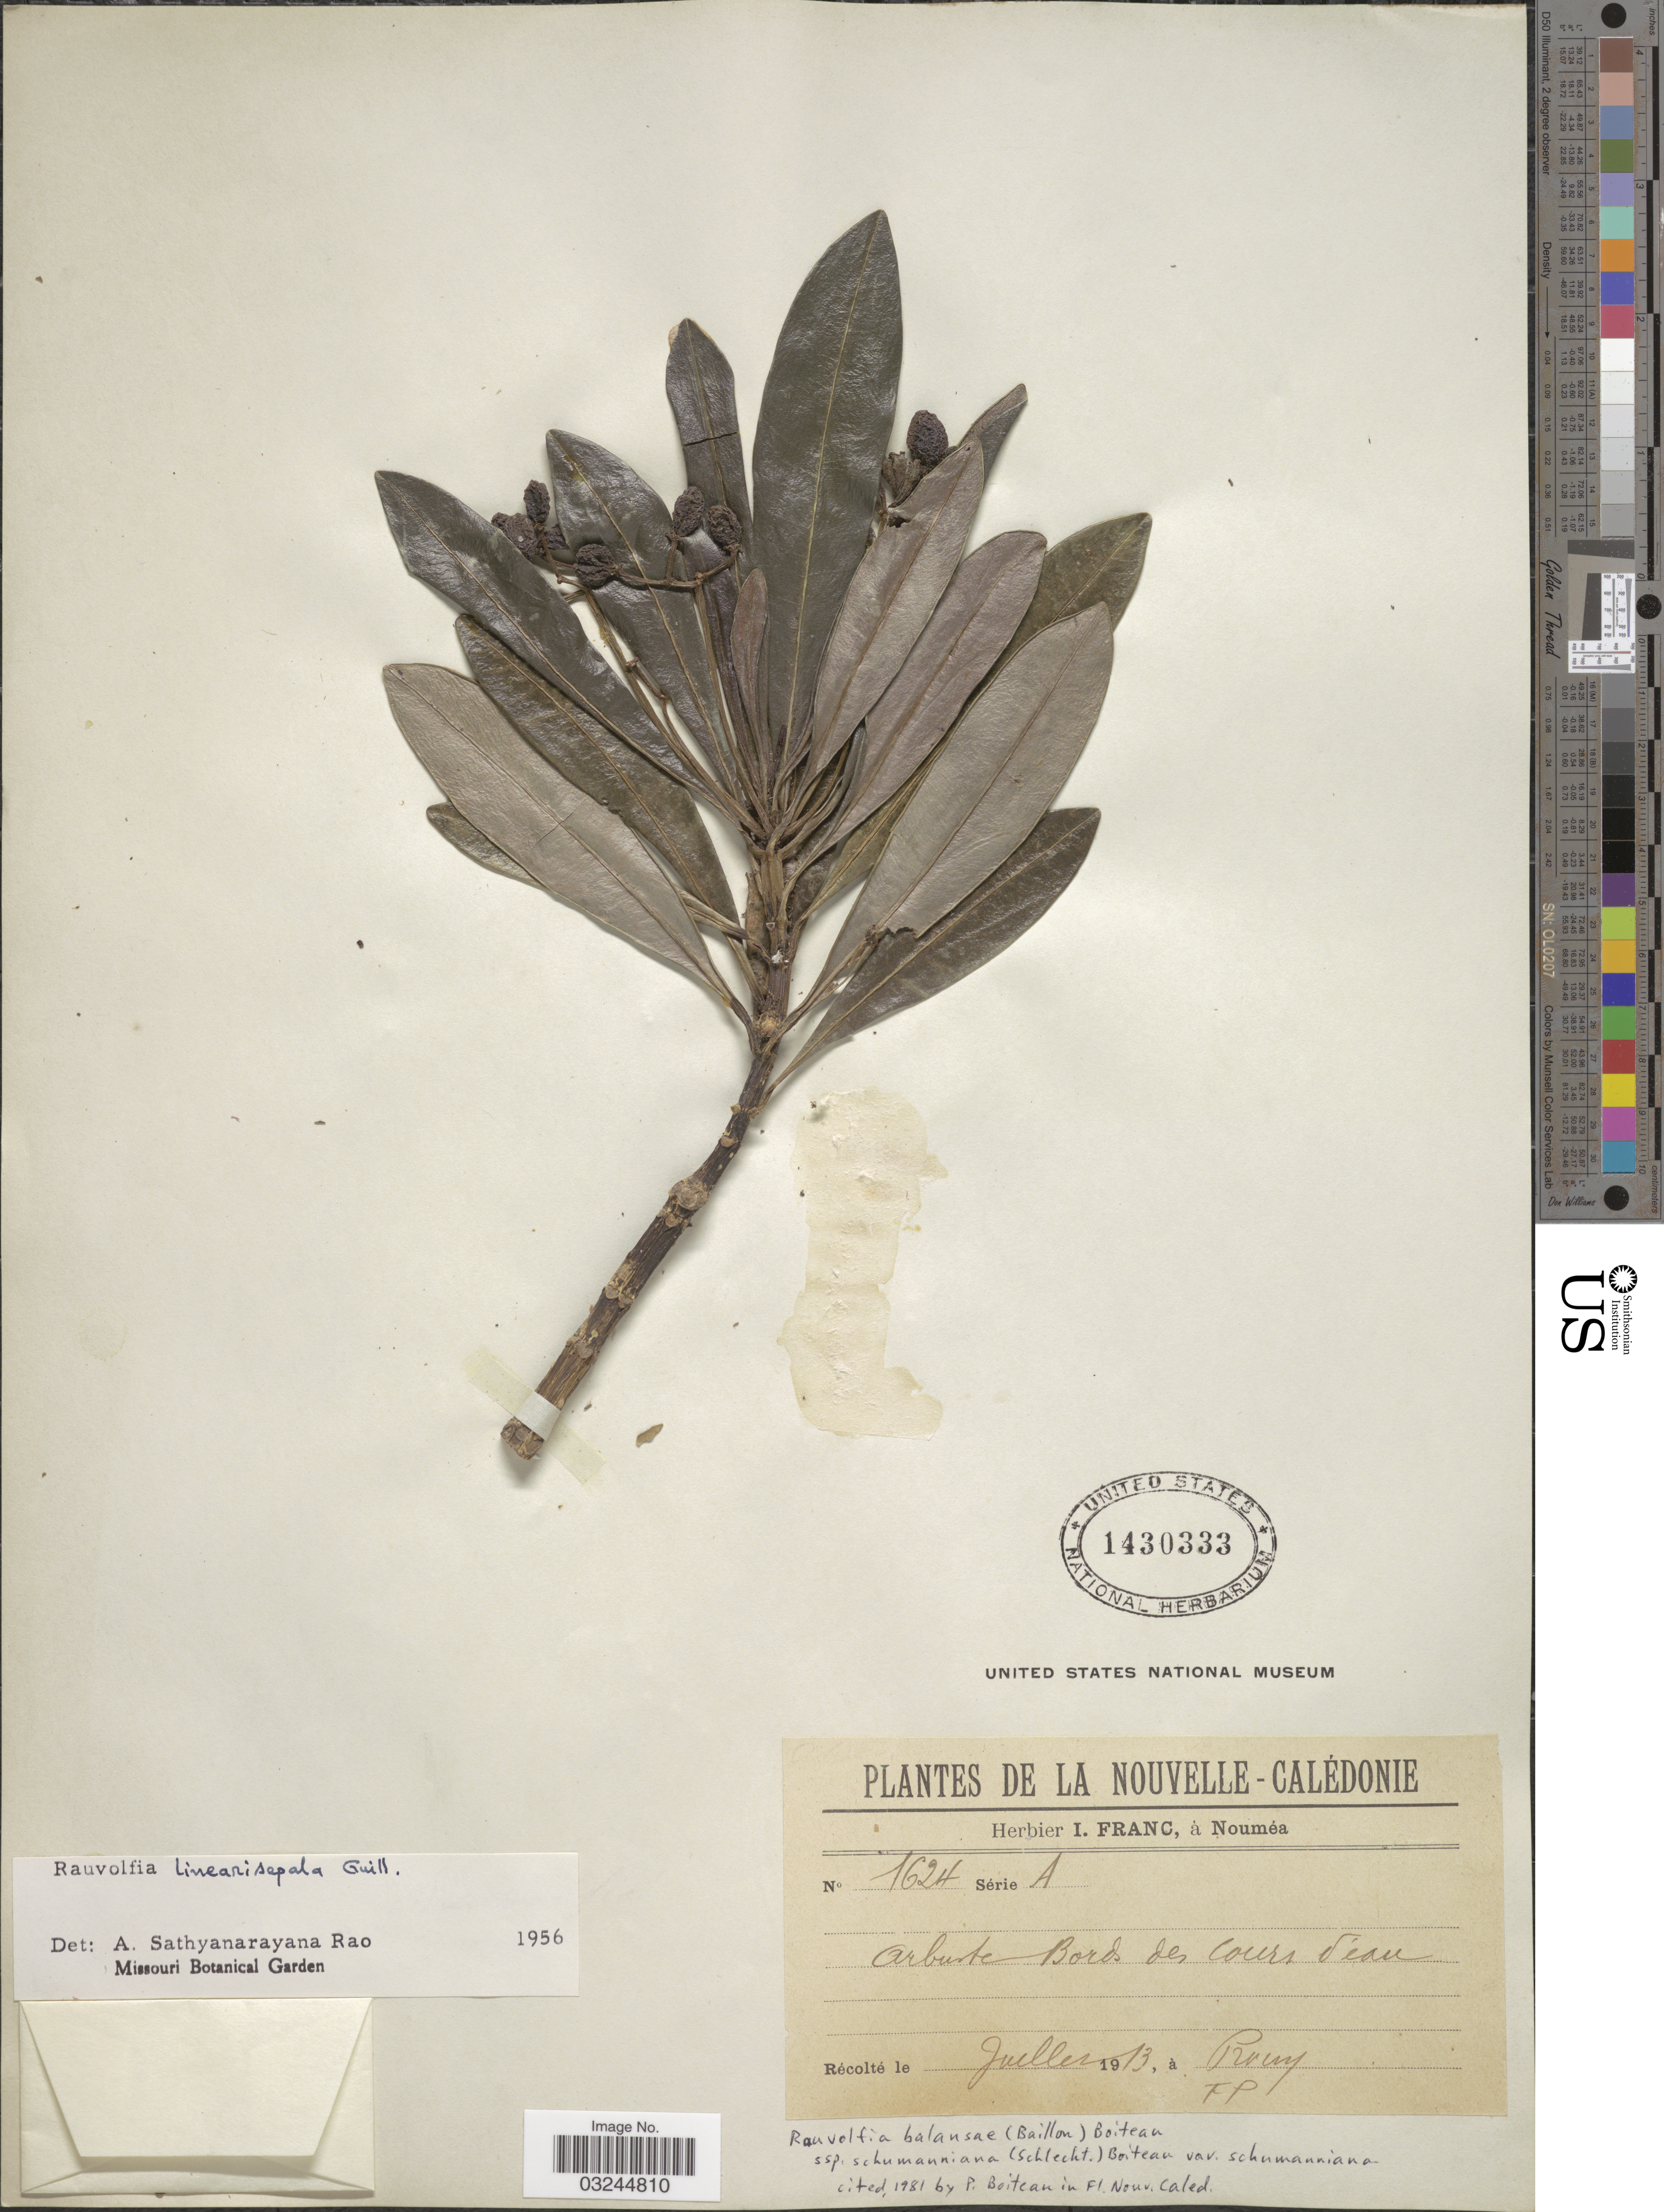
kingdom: Plantae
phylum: Tracheophyta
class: Magnoliopsida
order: Gentianales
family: Apocynaceae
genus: Rauvolfia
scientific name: Rauvolfia balansae subsp. schumanniana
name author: (Schltr.) Boiteau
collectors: -. Prony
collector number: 1624 Série A?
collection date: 1913-07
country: New Caledonia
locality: Nouvelle-Calédonie. Bords des Cours d'eau.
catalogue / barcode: US 1430333